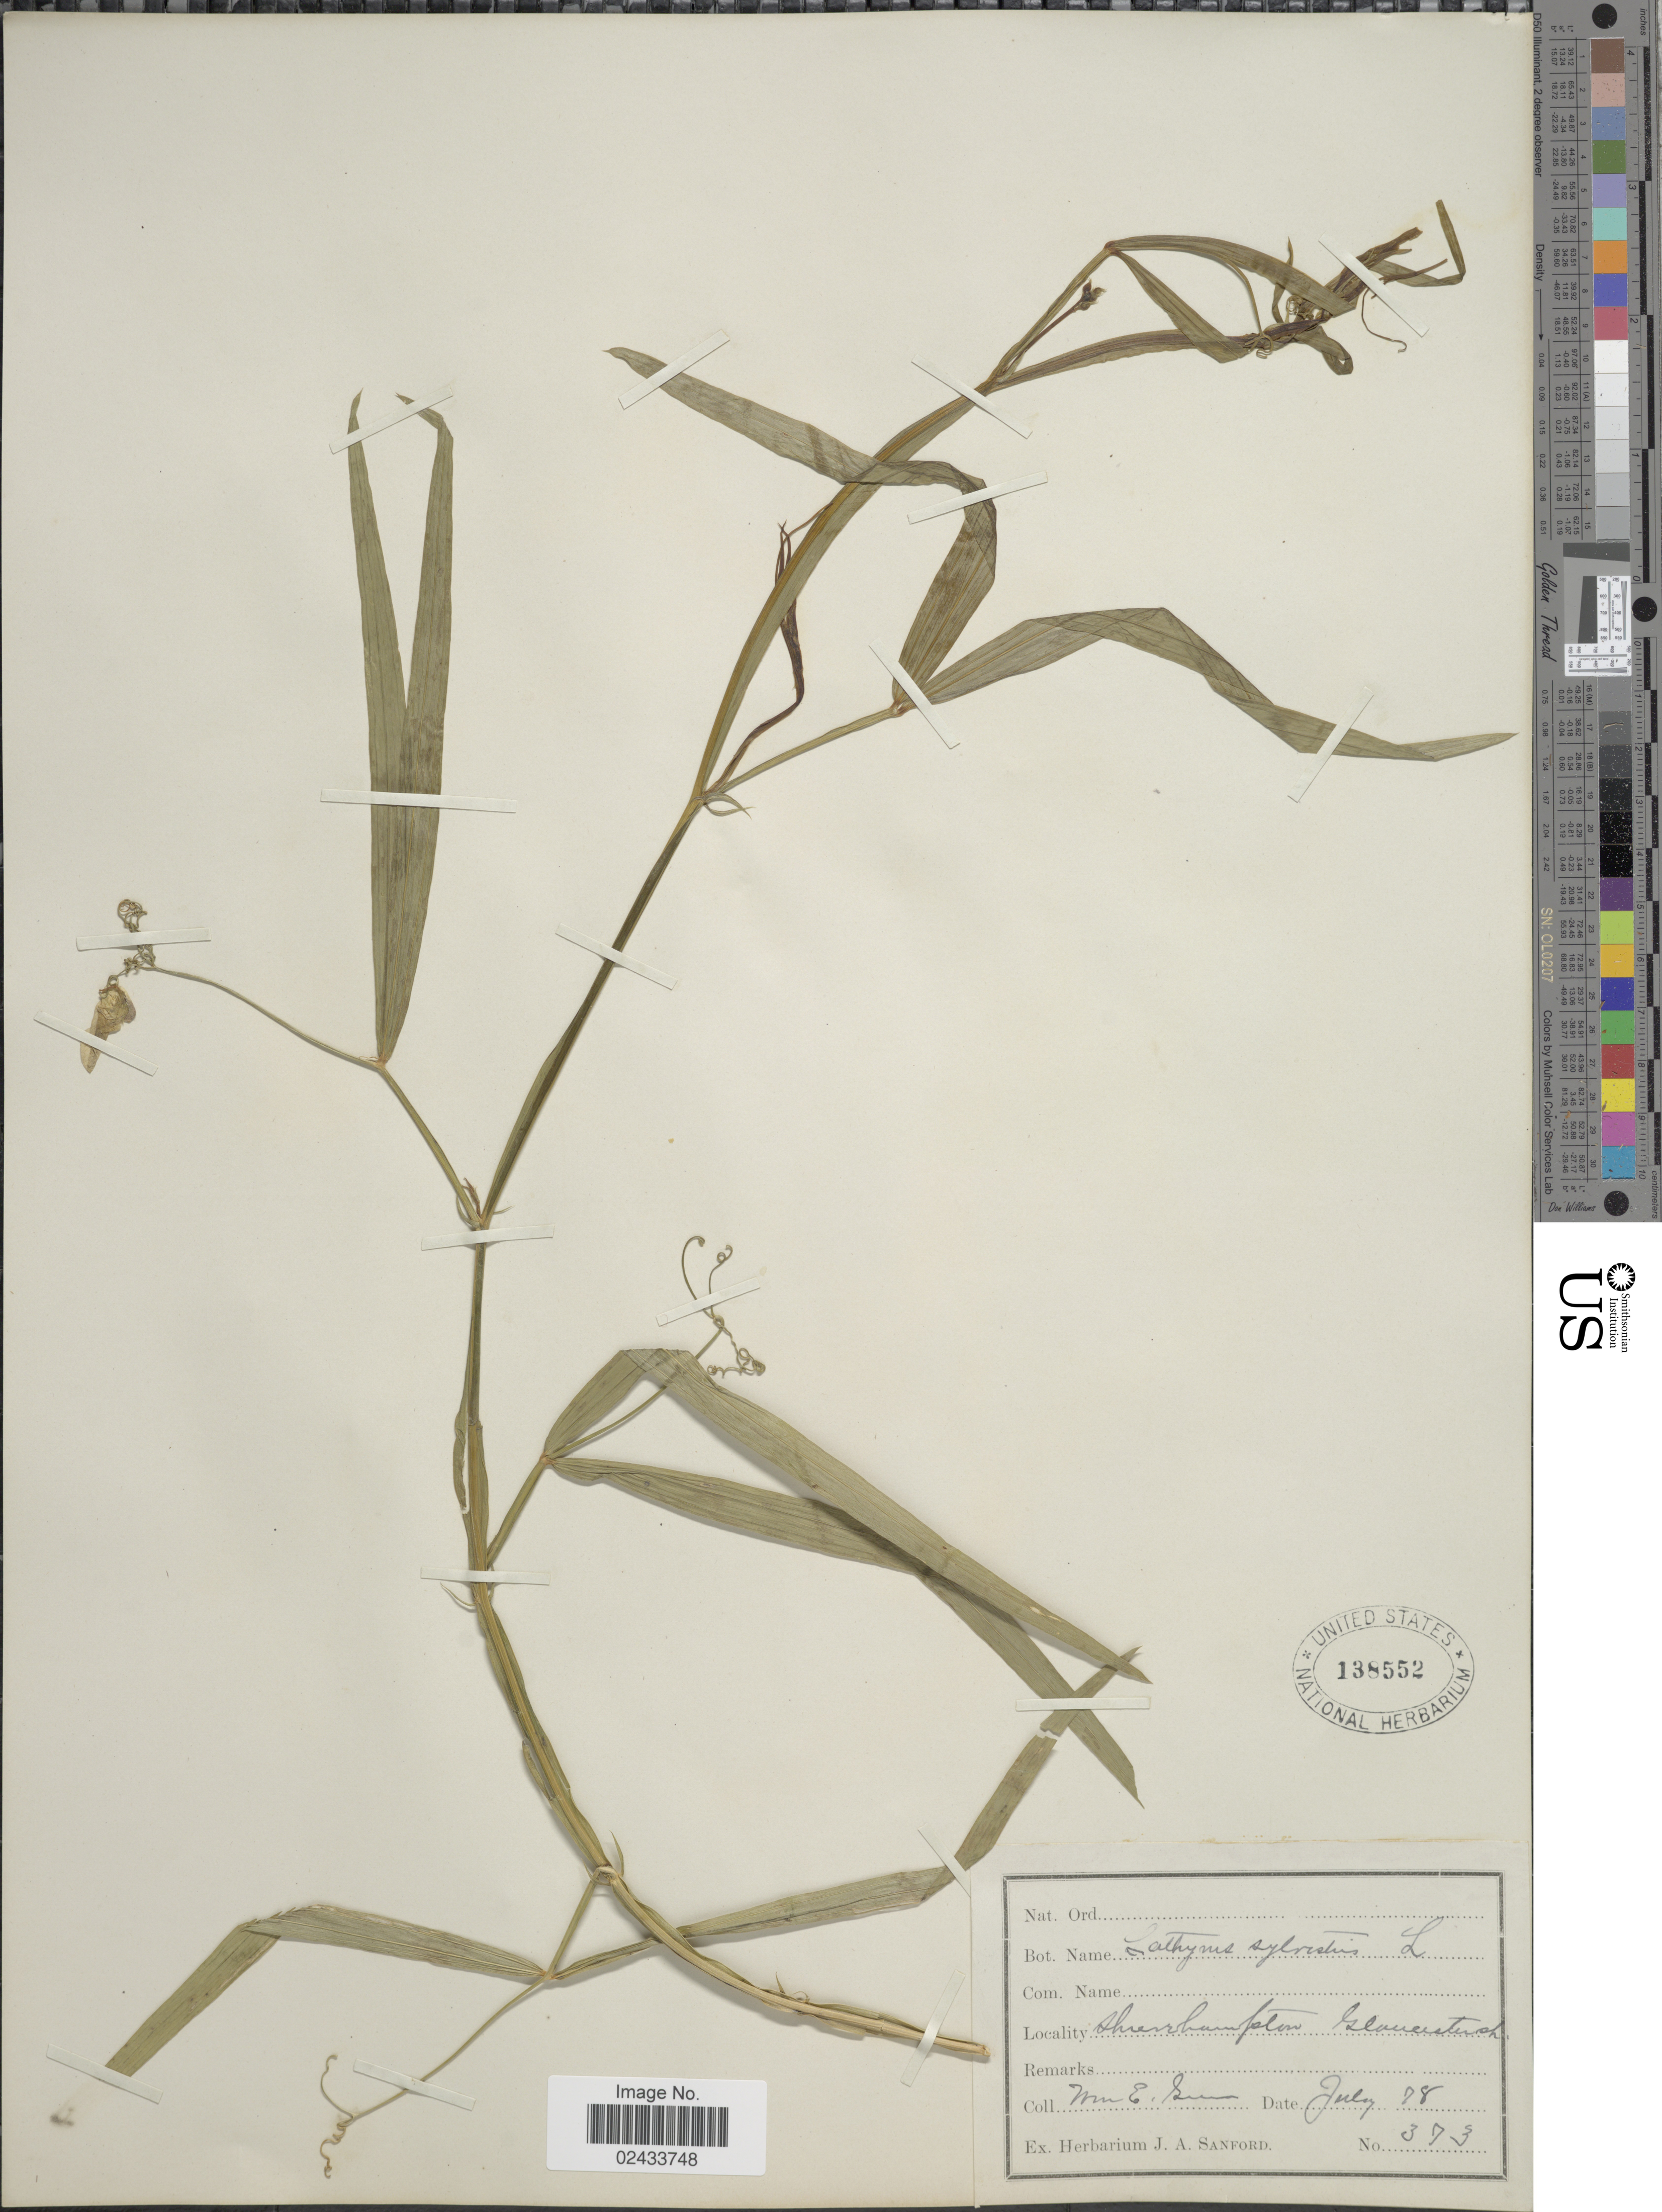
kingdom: Plantae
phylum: Tracheophyta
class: Magnoliopsida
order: Fabales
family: Fabaceae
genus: Lathyrus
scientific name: Lathyrus sylvestris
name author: L.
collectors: W. Grime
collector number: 373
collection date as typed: Transcribed d/m/y: /7/78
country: United Kingdom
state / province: England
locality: Shirehampton, Gloucestersh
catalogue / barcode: US 138552